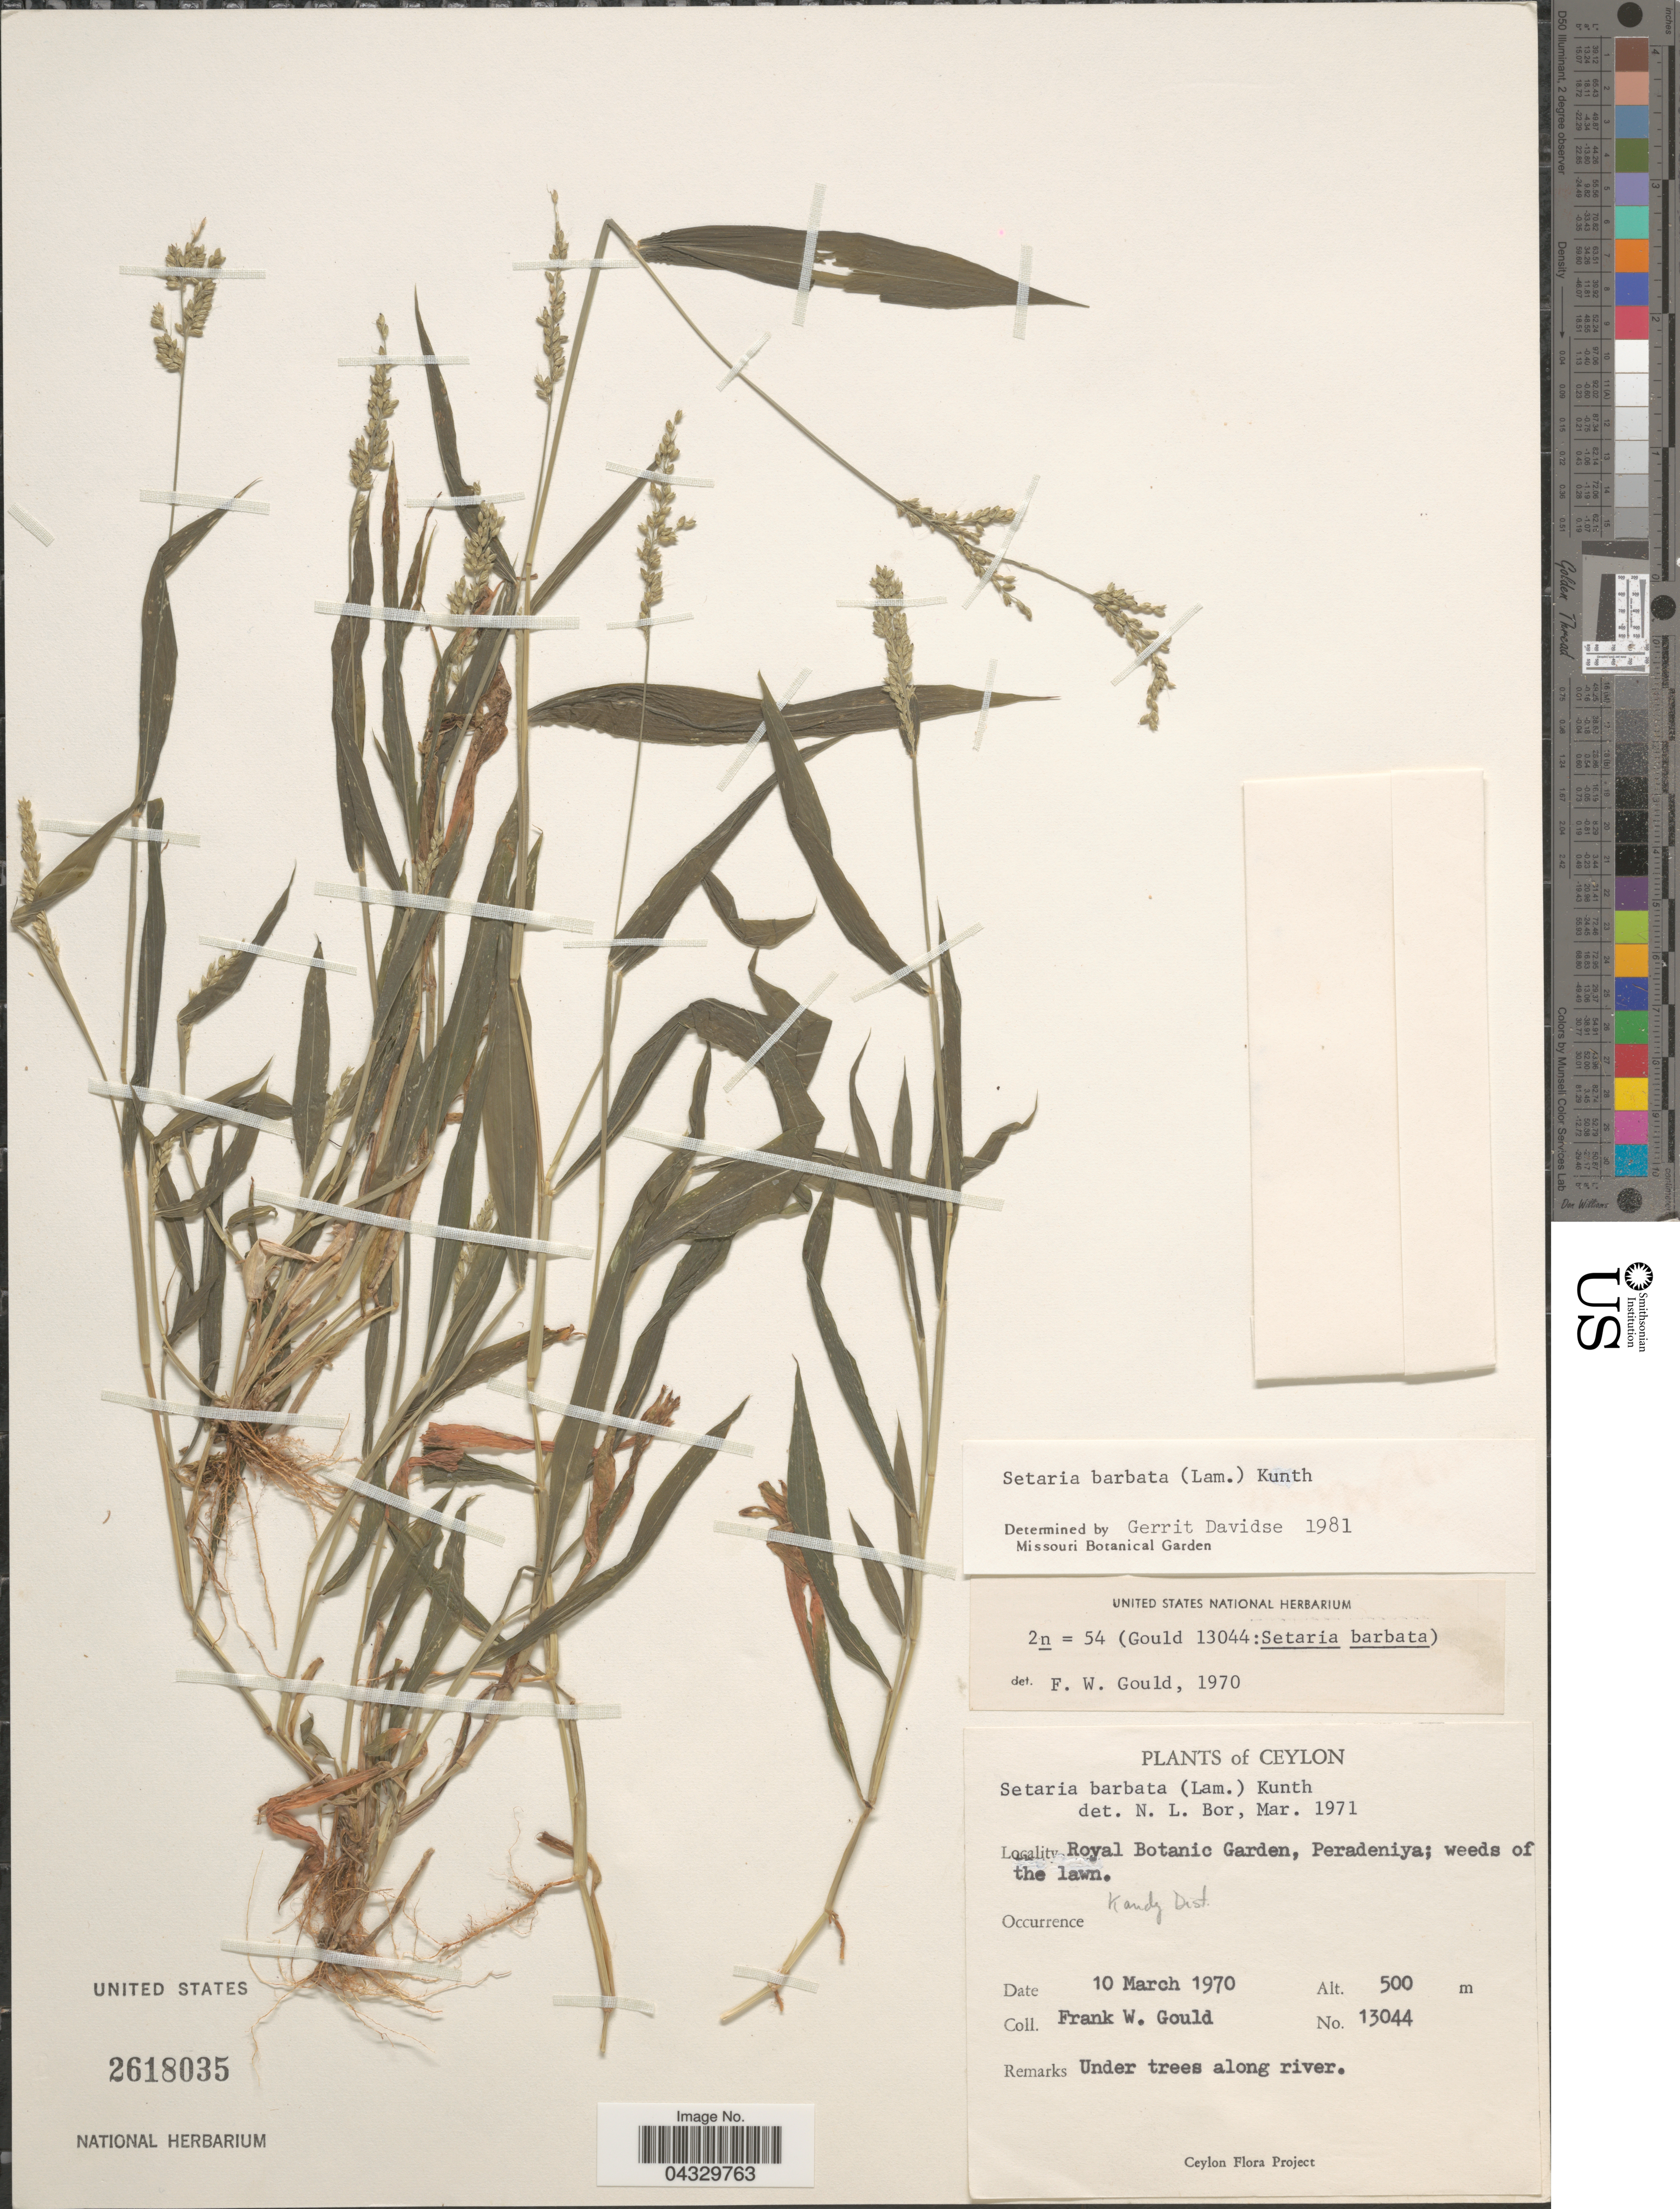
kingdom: Plantae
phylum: Tracheophyta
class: Liliopsida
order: Poales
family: Poaceae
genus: Setaria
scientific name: Setaria barbata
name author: (Lam.) Kunth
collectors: F. W. Gould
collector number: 13044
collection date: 1970-03-10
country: Sri Lanka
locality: Ceylon. Royal Botanic Garden, Peradeniya. Kandy Dist.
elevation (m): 500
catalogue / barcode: US 2618035